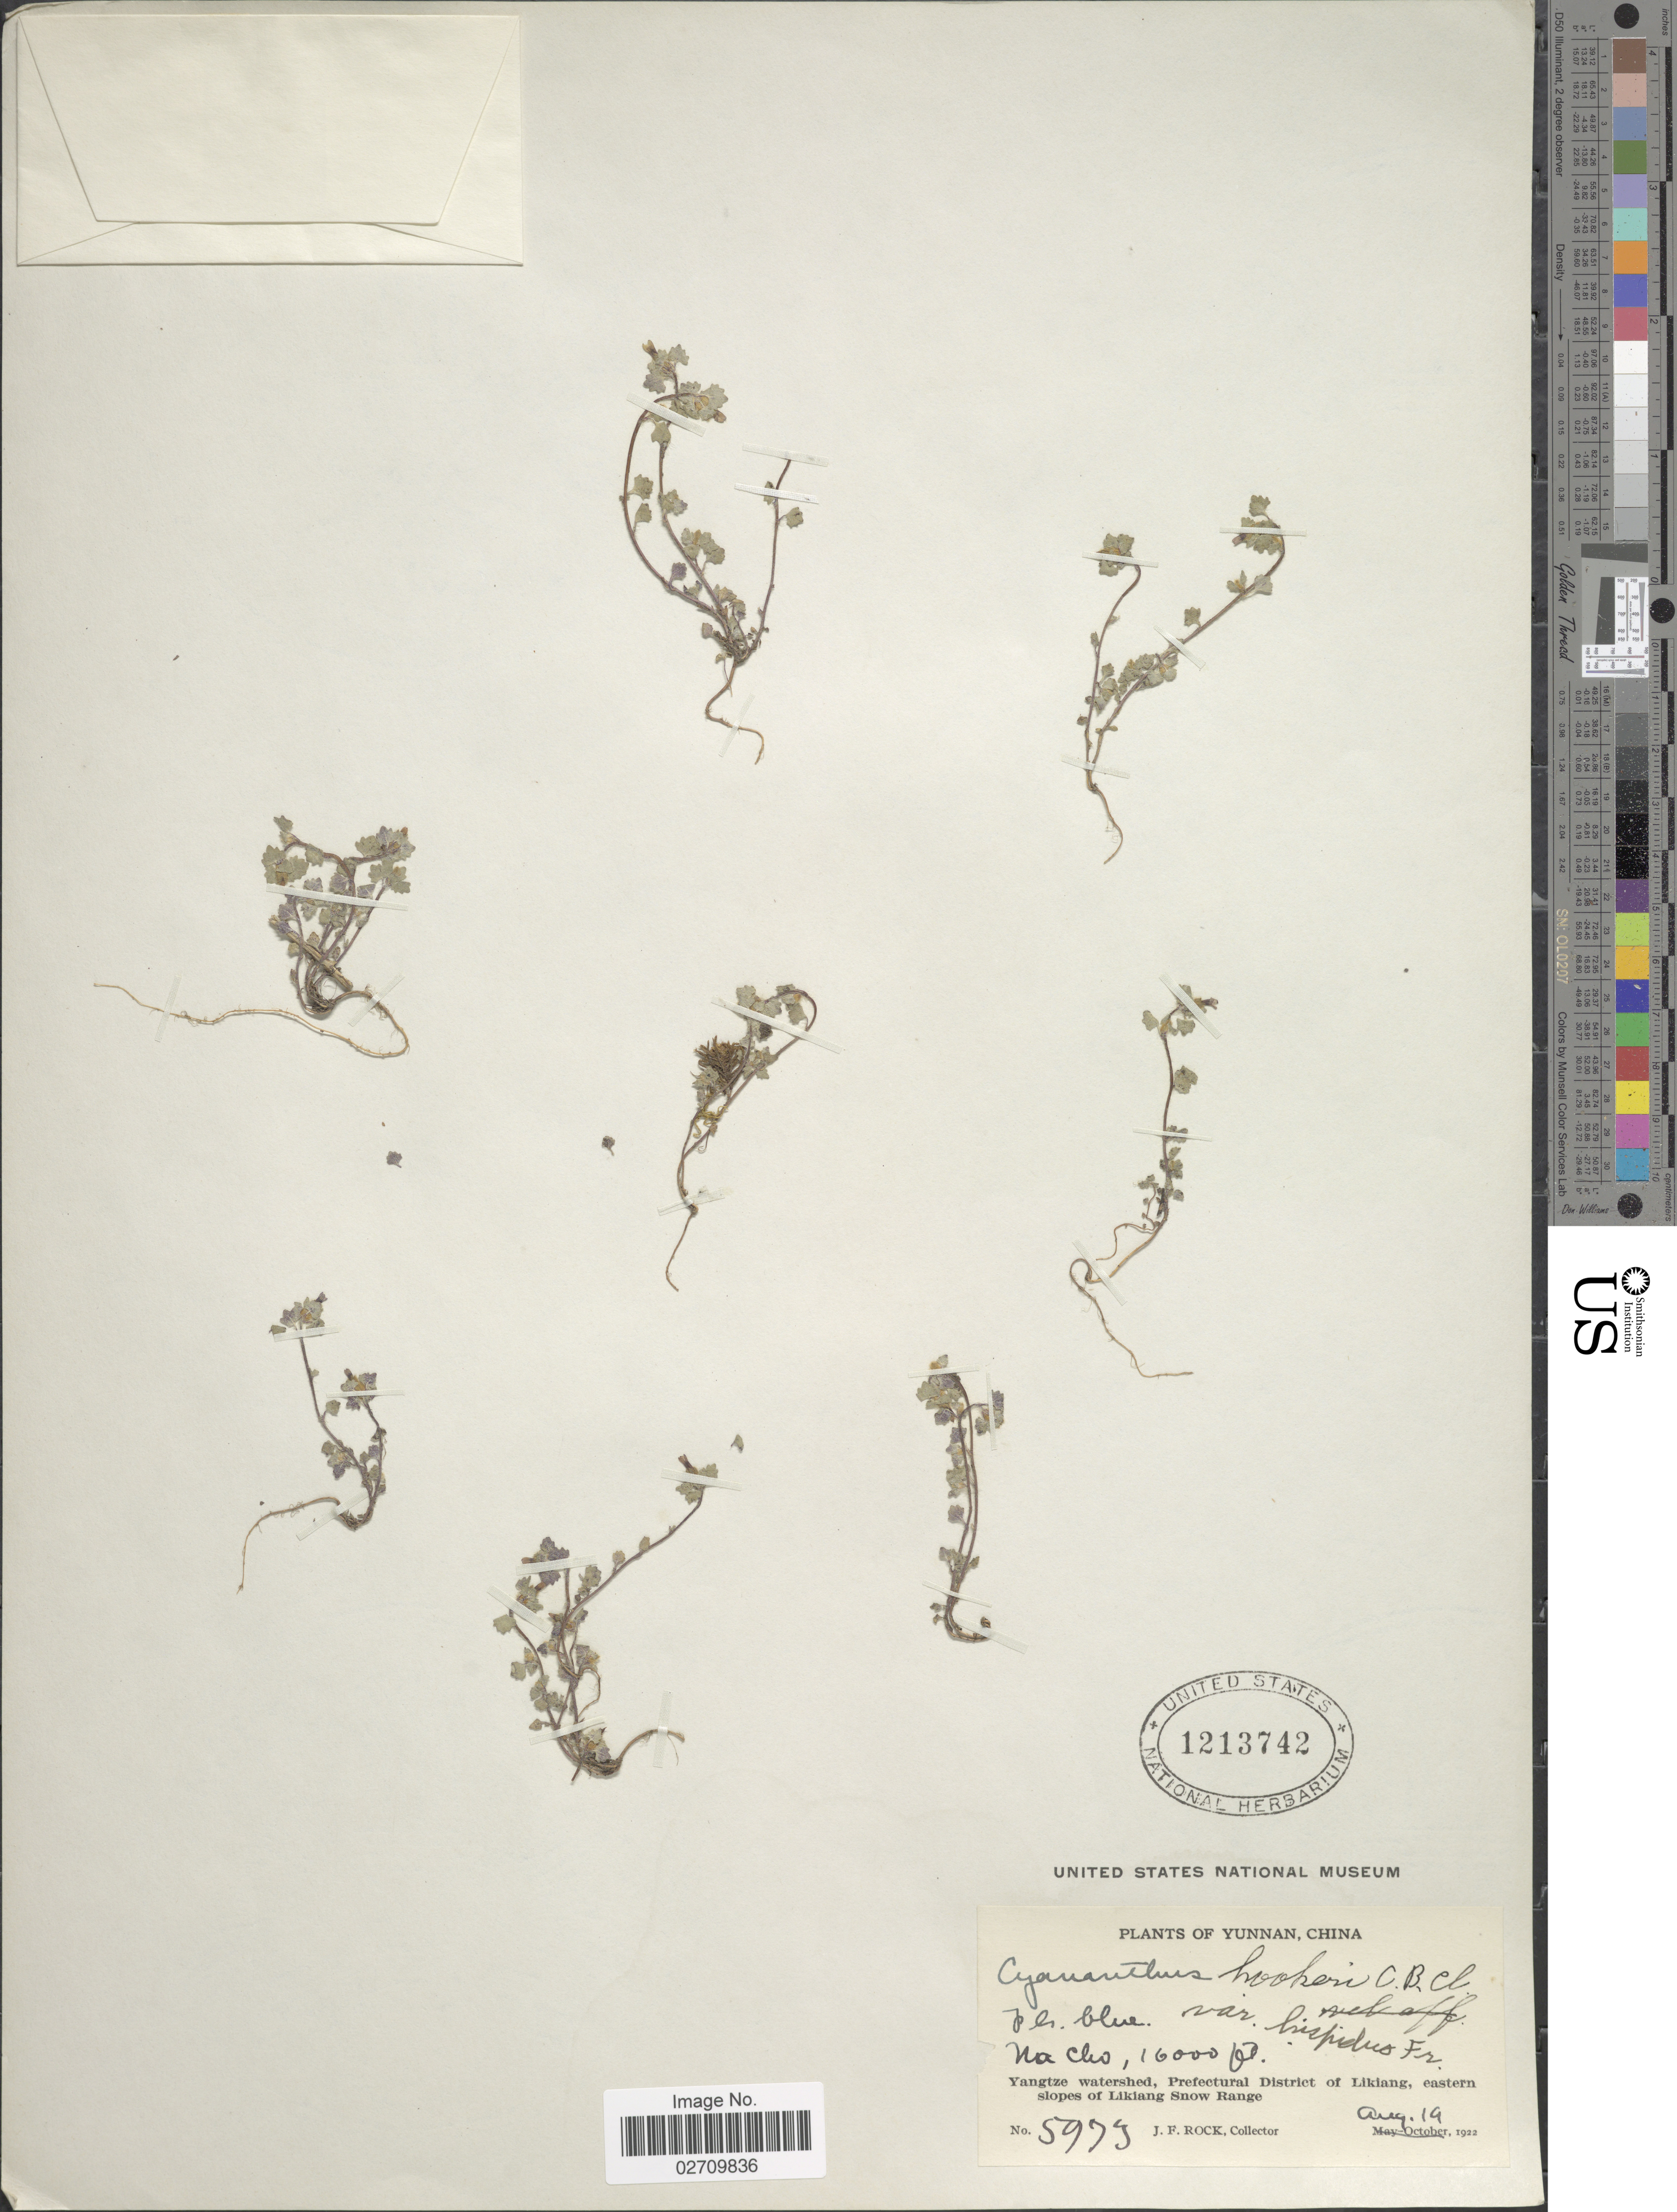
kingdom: Plantae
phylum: Tracheophyta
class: Magnoliopsida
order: Asterales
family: Campanulaceae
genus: Cyananthus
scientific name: Cyananthus hookeri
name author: C.B. Clarke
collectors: J. F. Rock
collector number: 5979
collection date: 1922-08-19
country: China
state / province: Yunnan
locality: Na Cho, Yangtze watershed, Prefectural District of Likiang, eastern slopes of Likiang Snow Range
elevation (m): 4877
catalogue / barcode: US 1213742